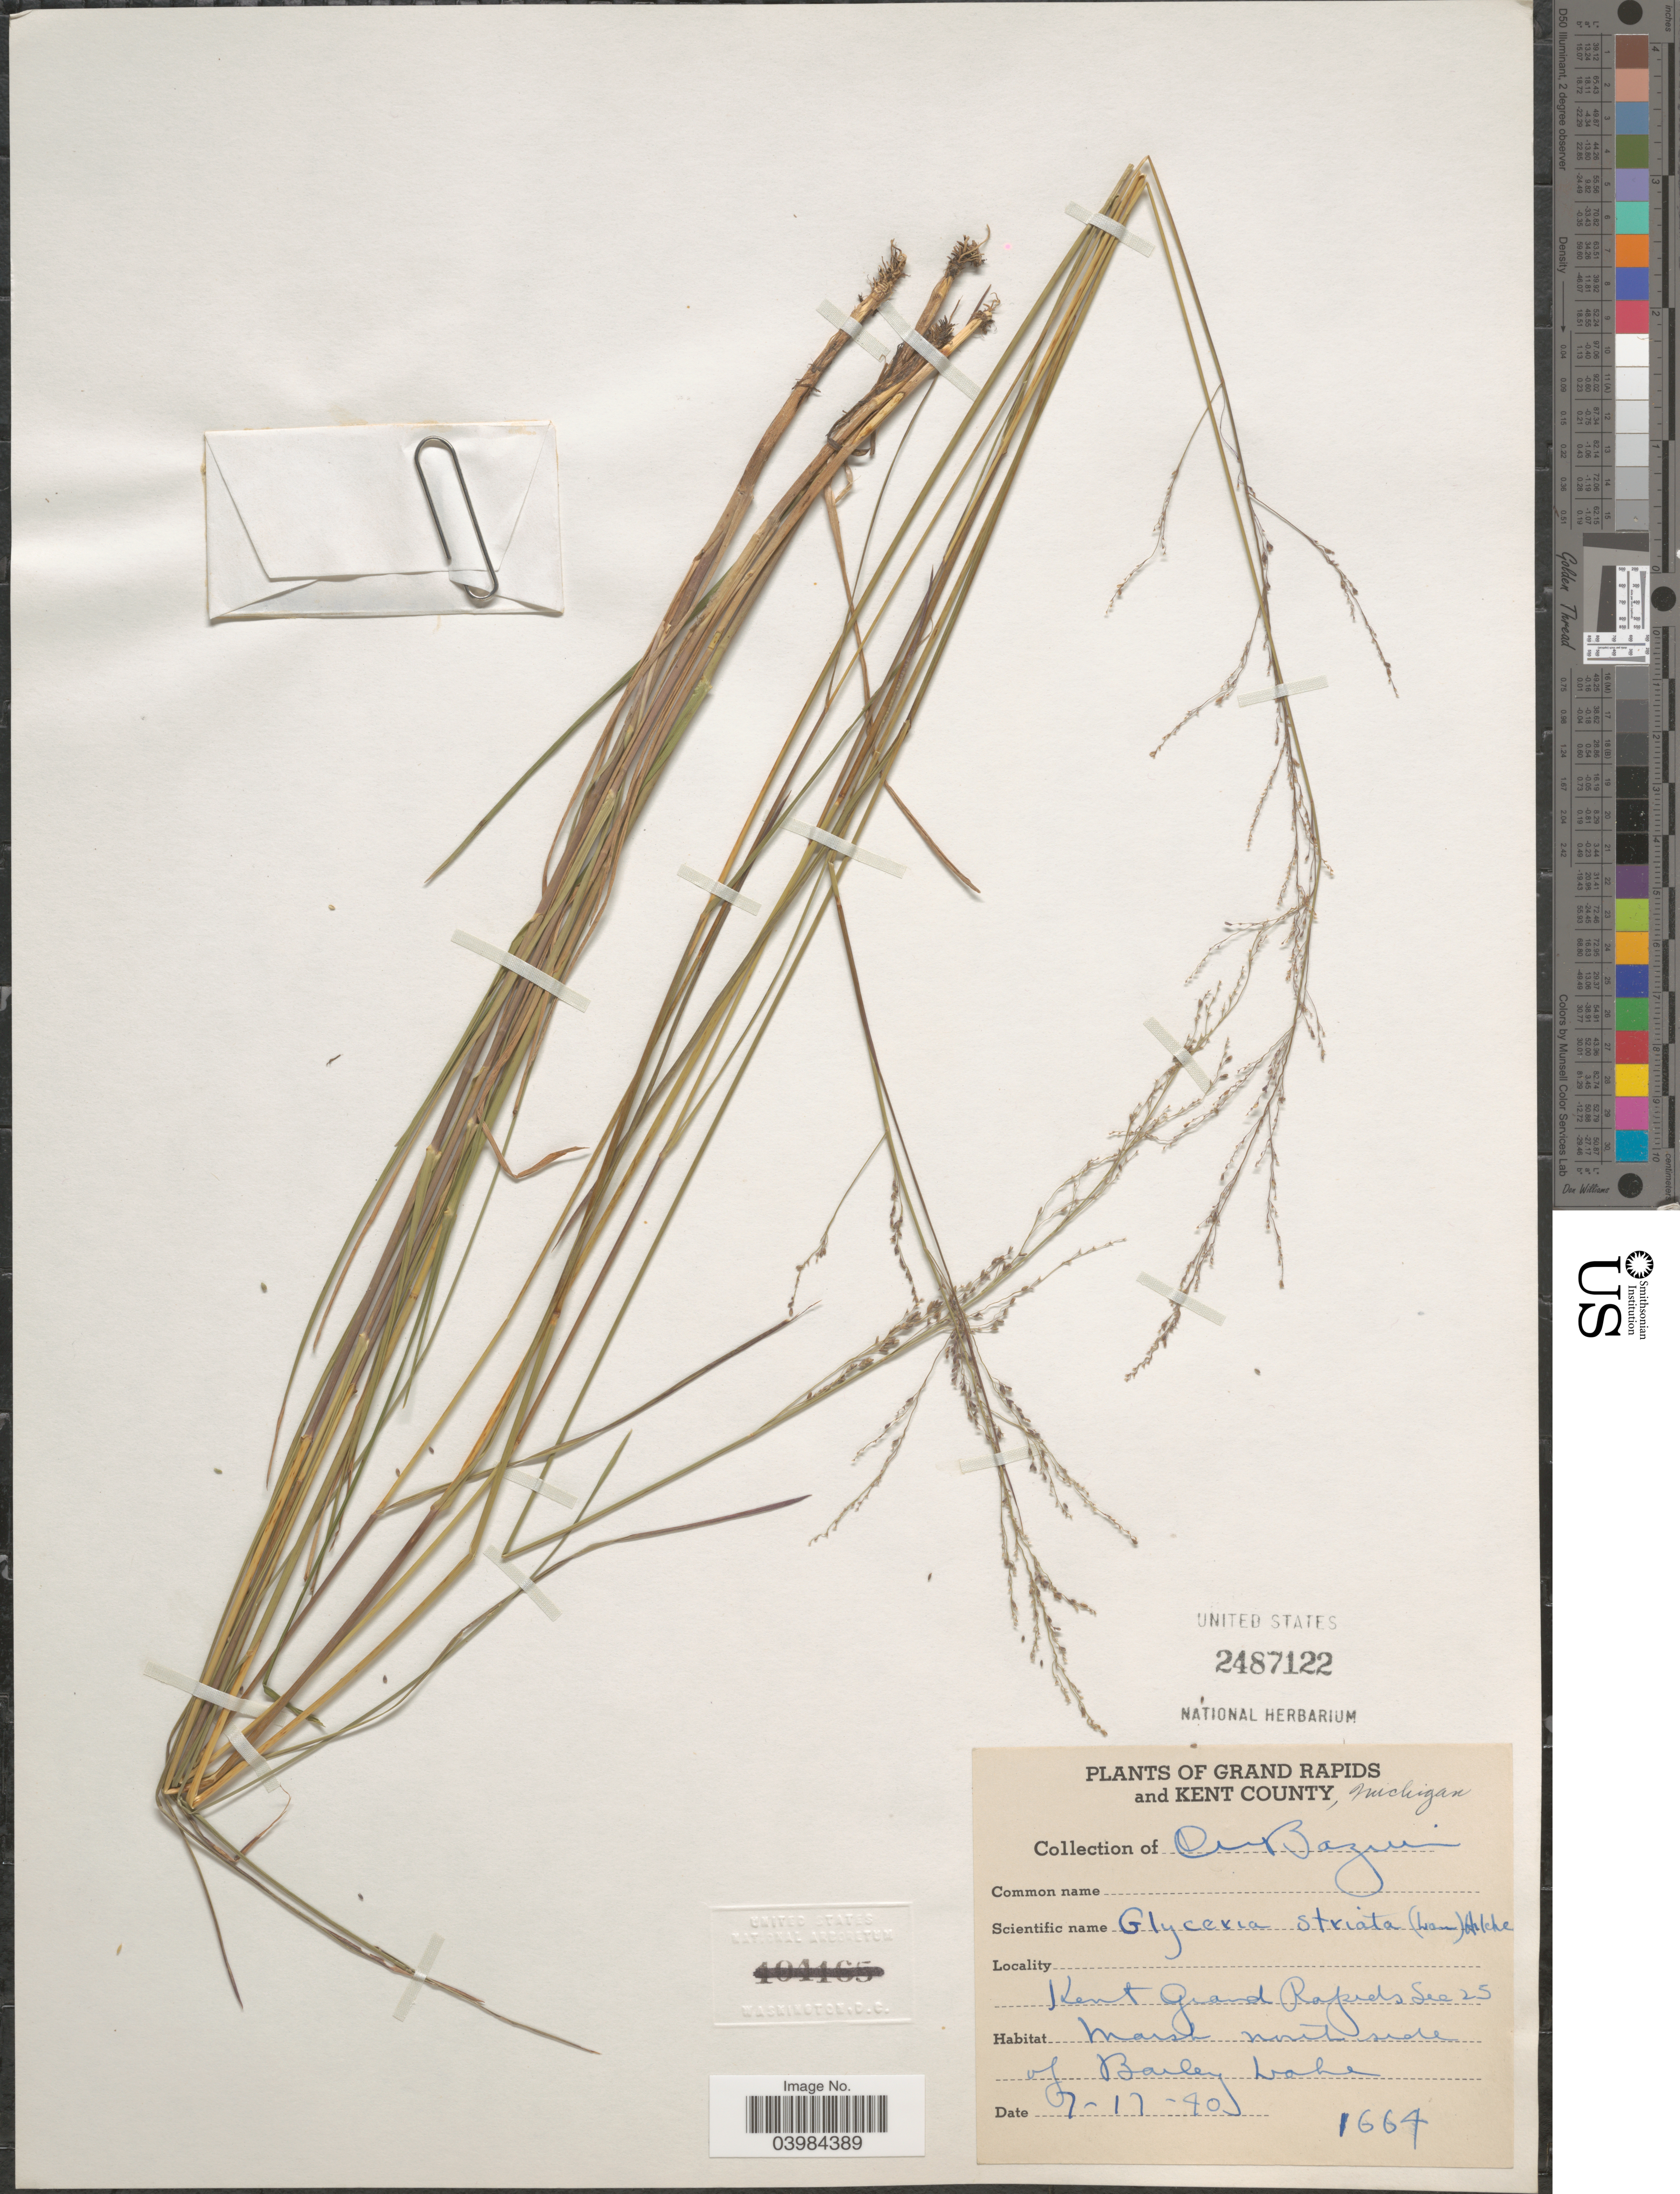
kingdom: Plantae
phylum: Tracheophyta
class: Liliopsida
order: Poales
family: Poaceae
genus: Glyceria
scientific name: Glyceria striata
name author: (Lam.) Hitchc.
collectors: C. Bazuin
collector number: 1664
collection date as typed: Transcribed d/m/y: 17/7/40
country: United States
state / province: Michigan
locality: Grand Rapids and Kent County. Kent Grand Rapids See 25. Marsh north side of Bailey Lake.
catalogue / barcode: US 2487122